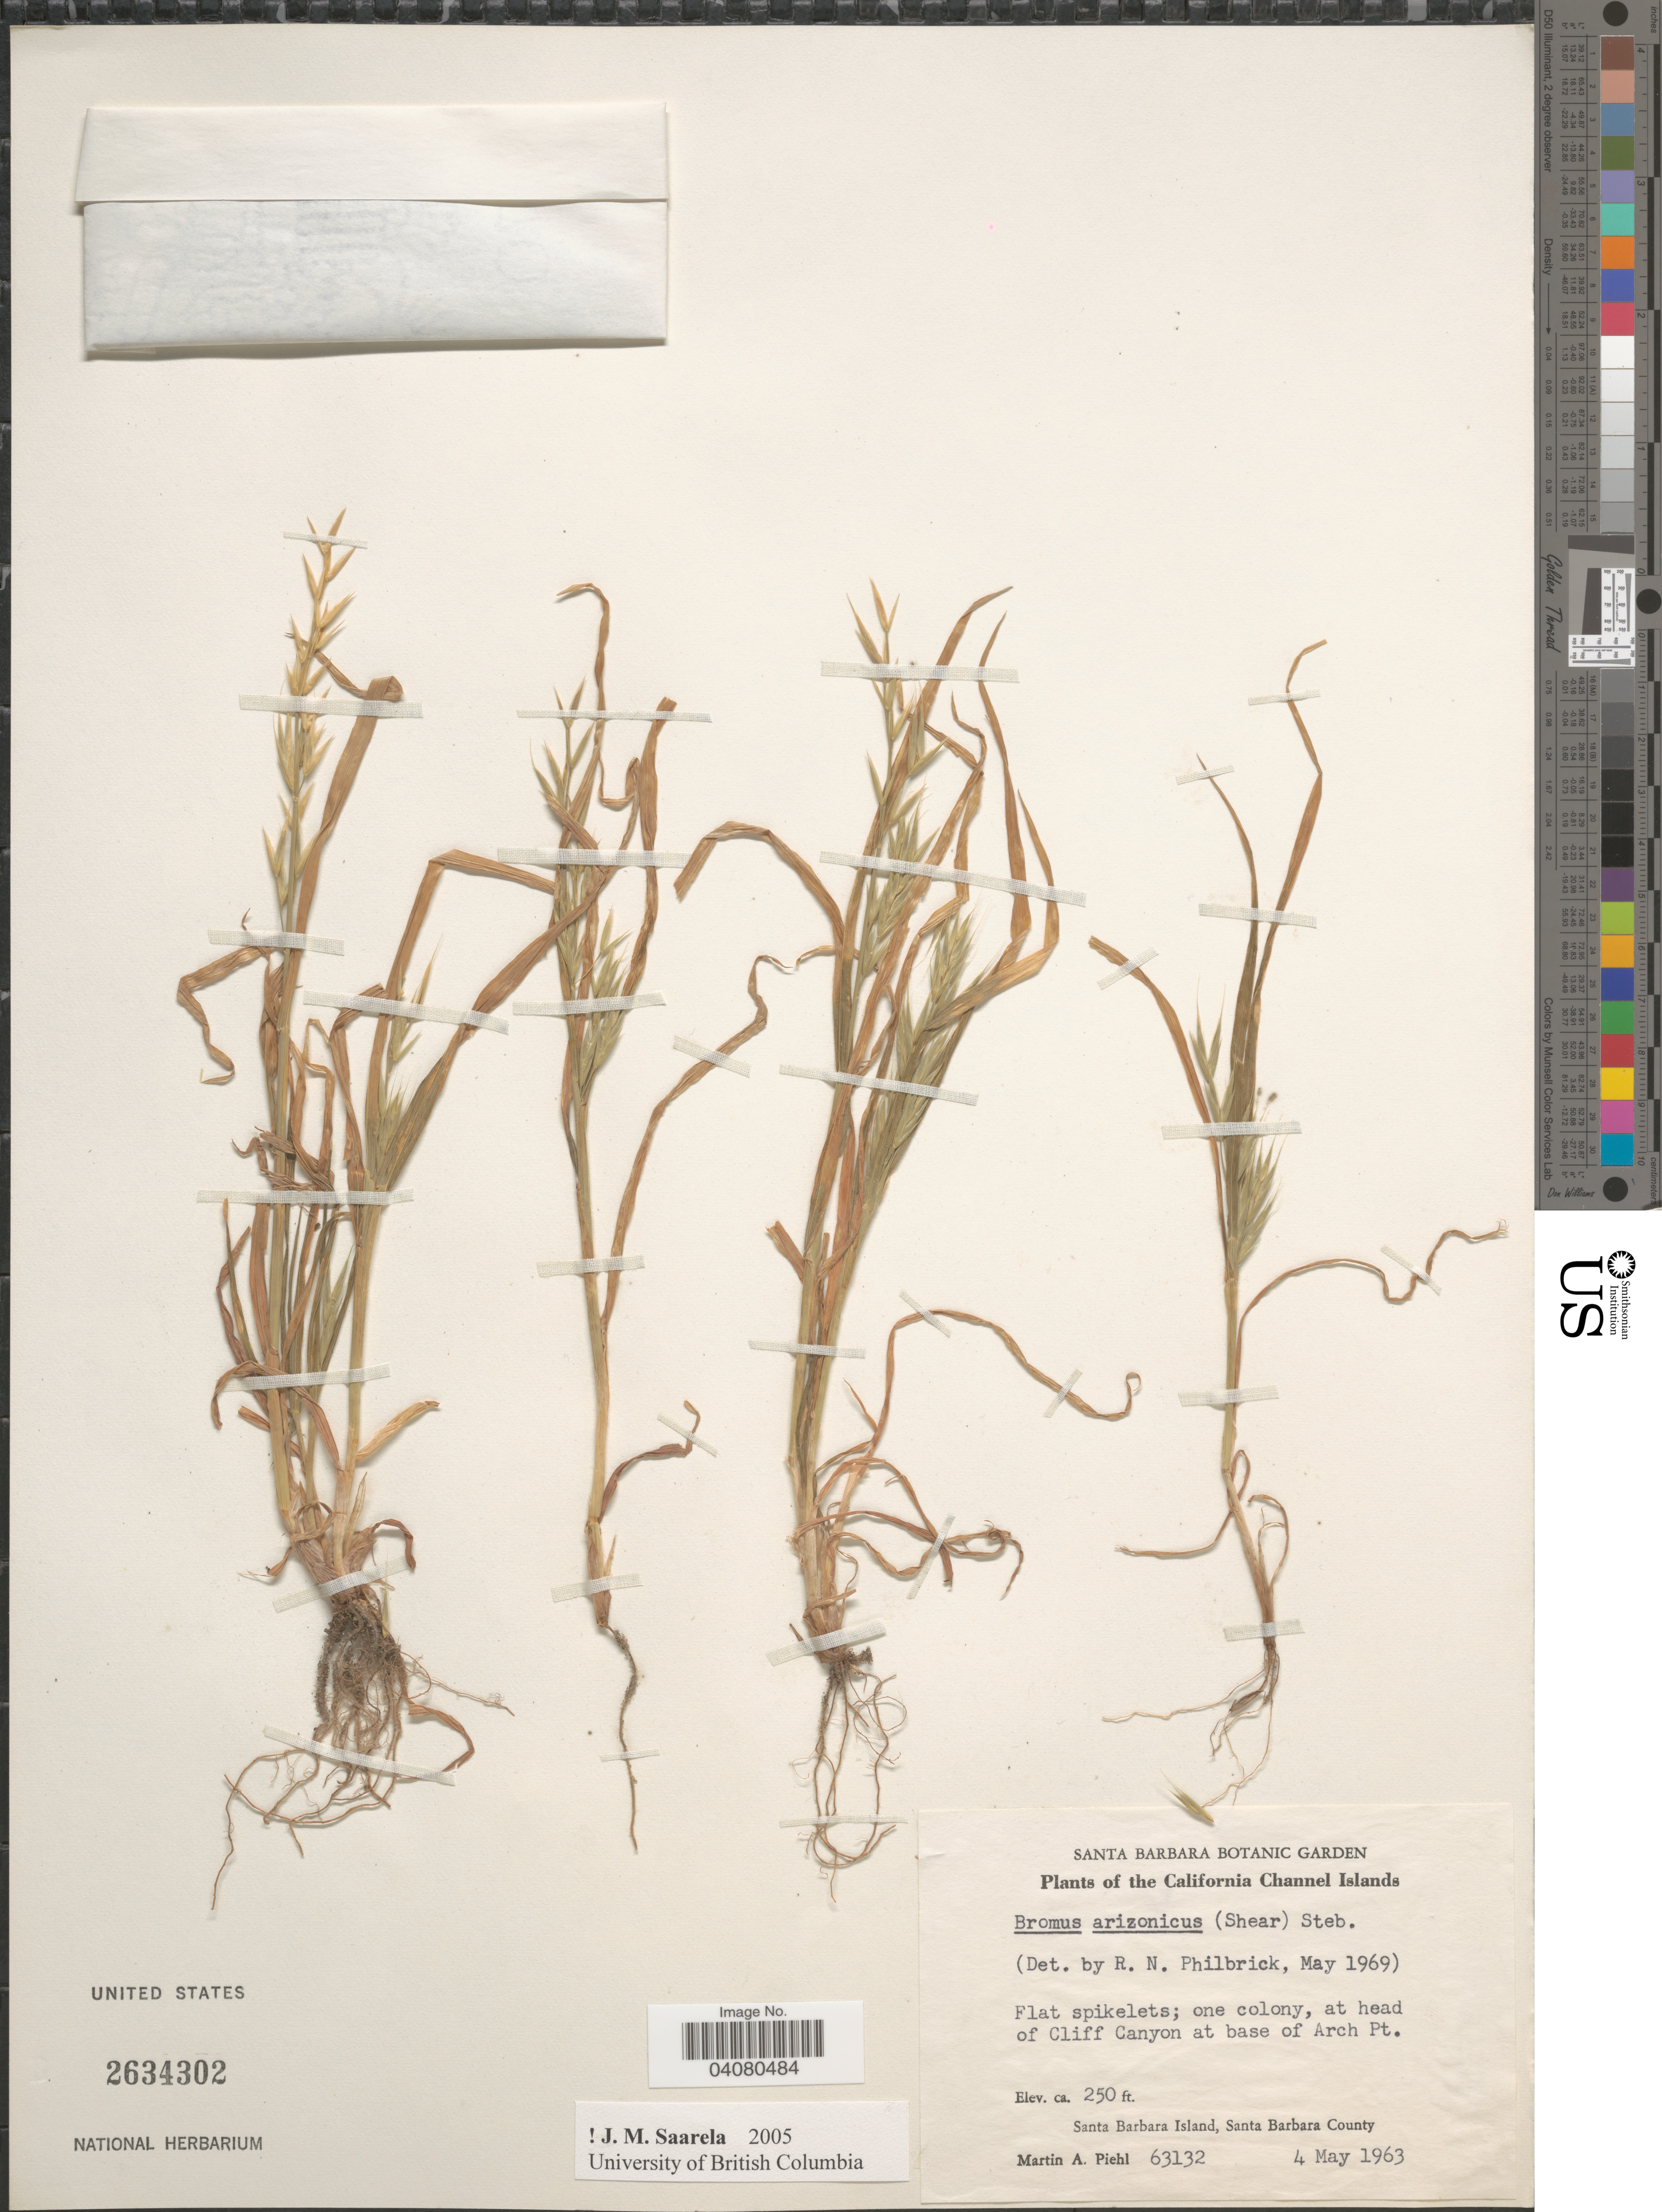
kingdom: Plantae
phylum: Tracheophyta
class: Liliopsida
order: Poales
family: Poaceae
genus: Bromus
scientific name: Bromus arenarius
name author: Labill.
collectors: M. Piehl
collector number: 63132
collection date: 1963-05-04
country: United States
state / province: California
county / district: Santa Barbara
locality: The California Channel Islands. Flat spikelets; one colony, at head of Cliff Canyon at base of Arch Pt. Santa Barbara Island, Santa Barbara County.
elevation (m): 76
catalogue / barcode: US 2634302